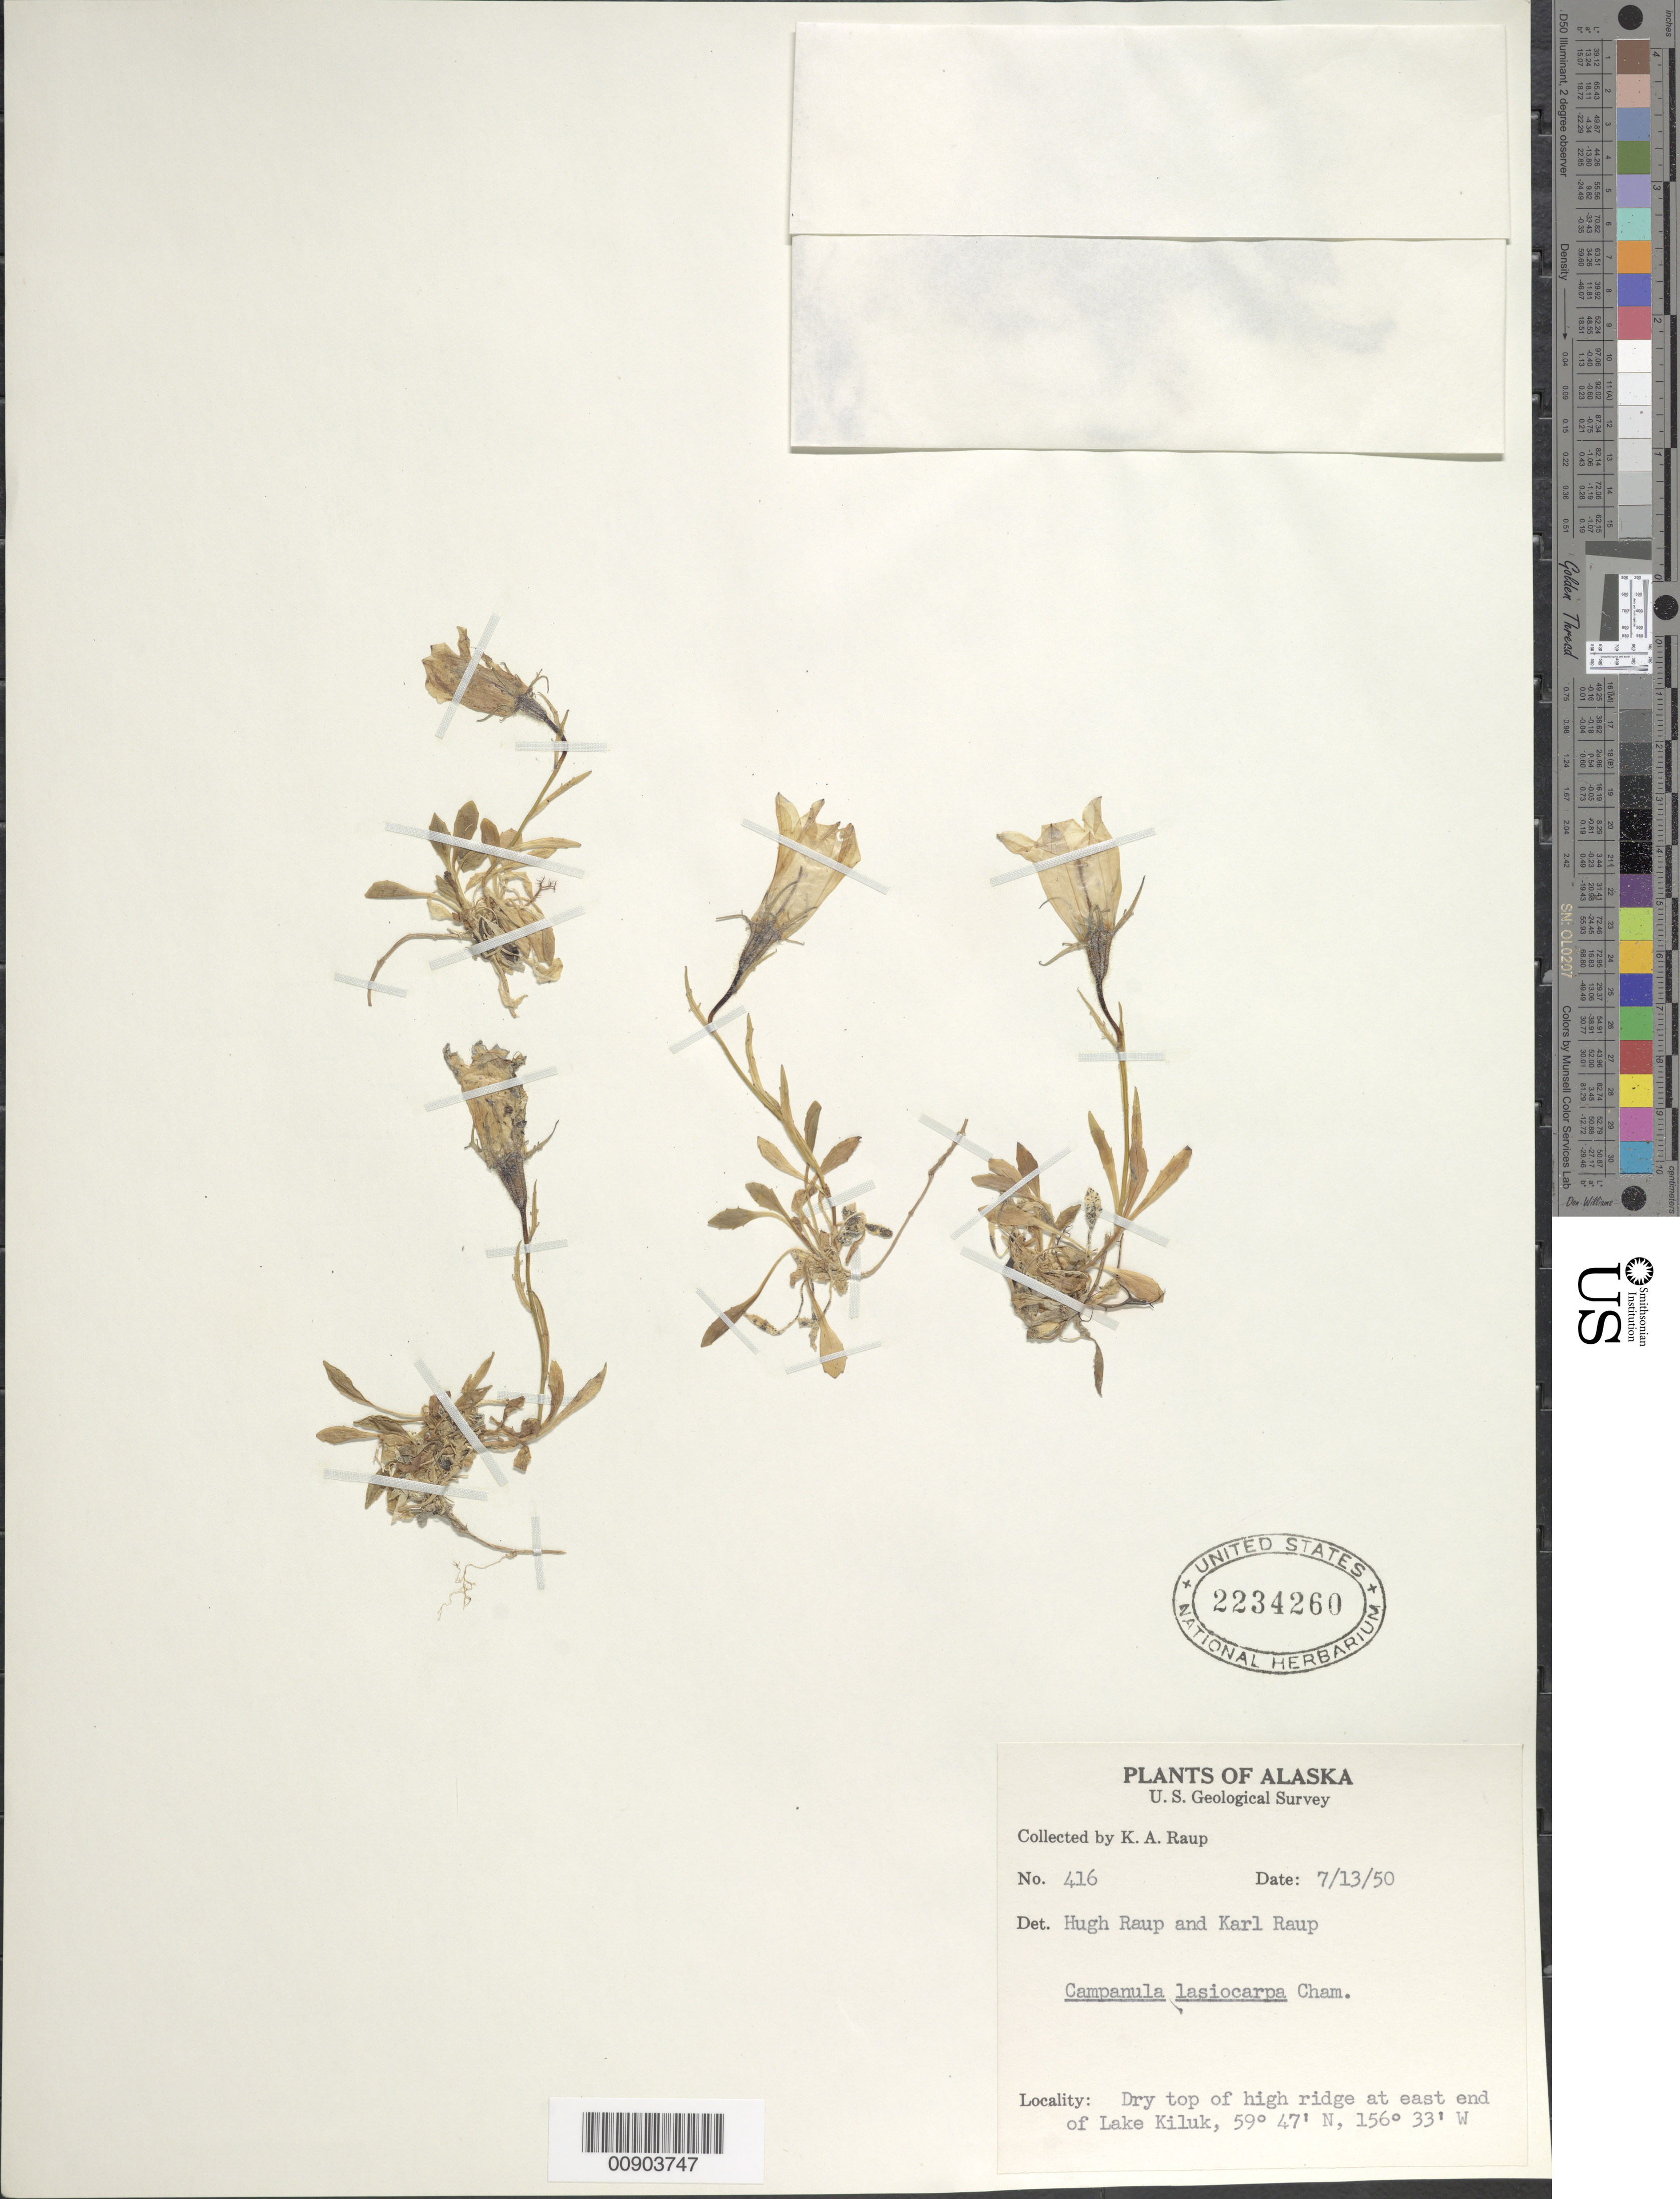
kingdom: Plantae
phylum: Tracheophyta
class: Magnoliopsida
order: Asterales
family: Campanulaceae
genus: Campanula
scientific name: Campanula lasiocarpa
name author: Cham.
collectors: K. Raup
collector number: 416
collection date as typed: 7/13/50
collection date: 1950-07-13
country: United States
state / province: Alaska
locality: At east end of Lake Kiluk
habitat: Dry top of high ridge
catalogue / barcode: US 2234260